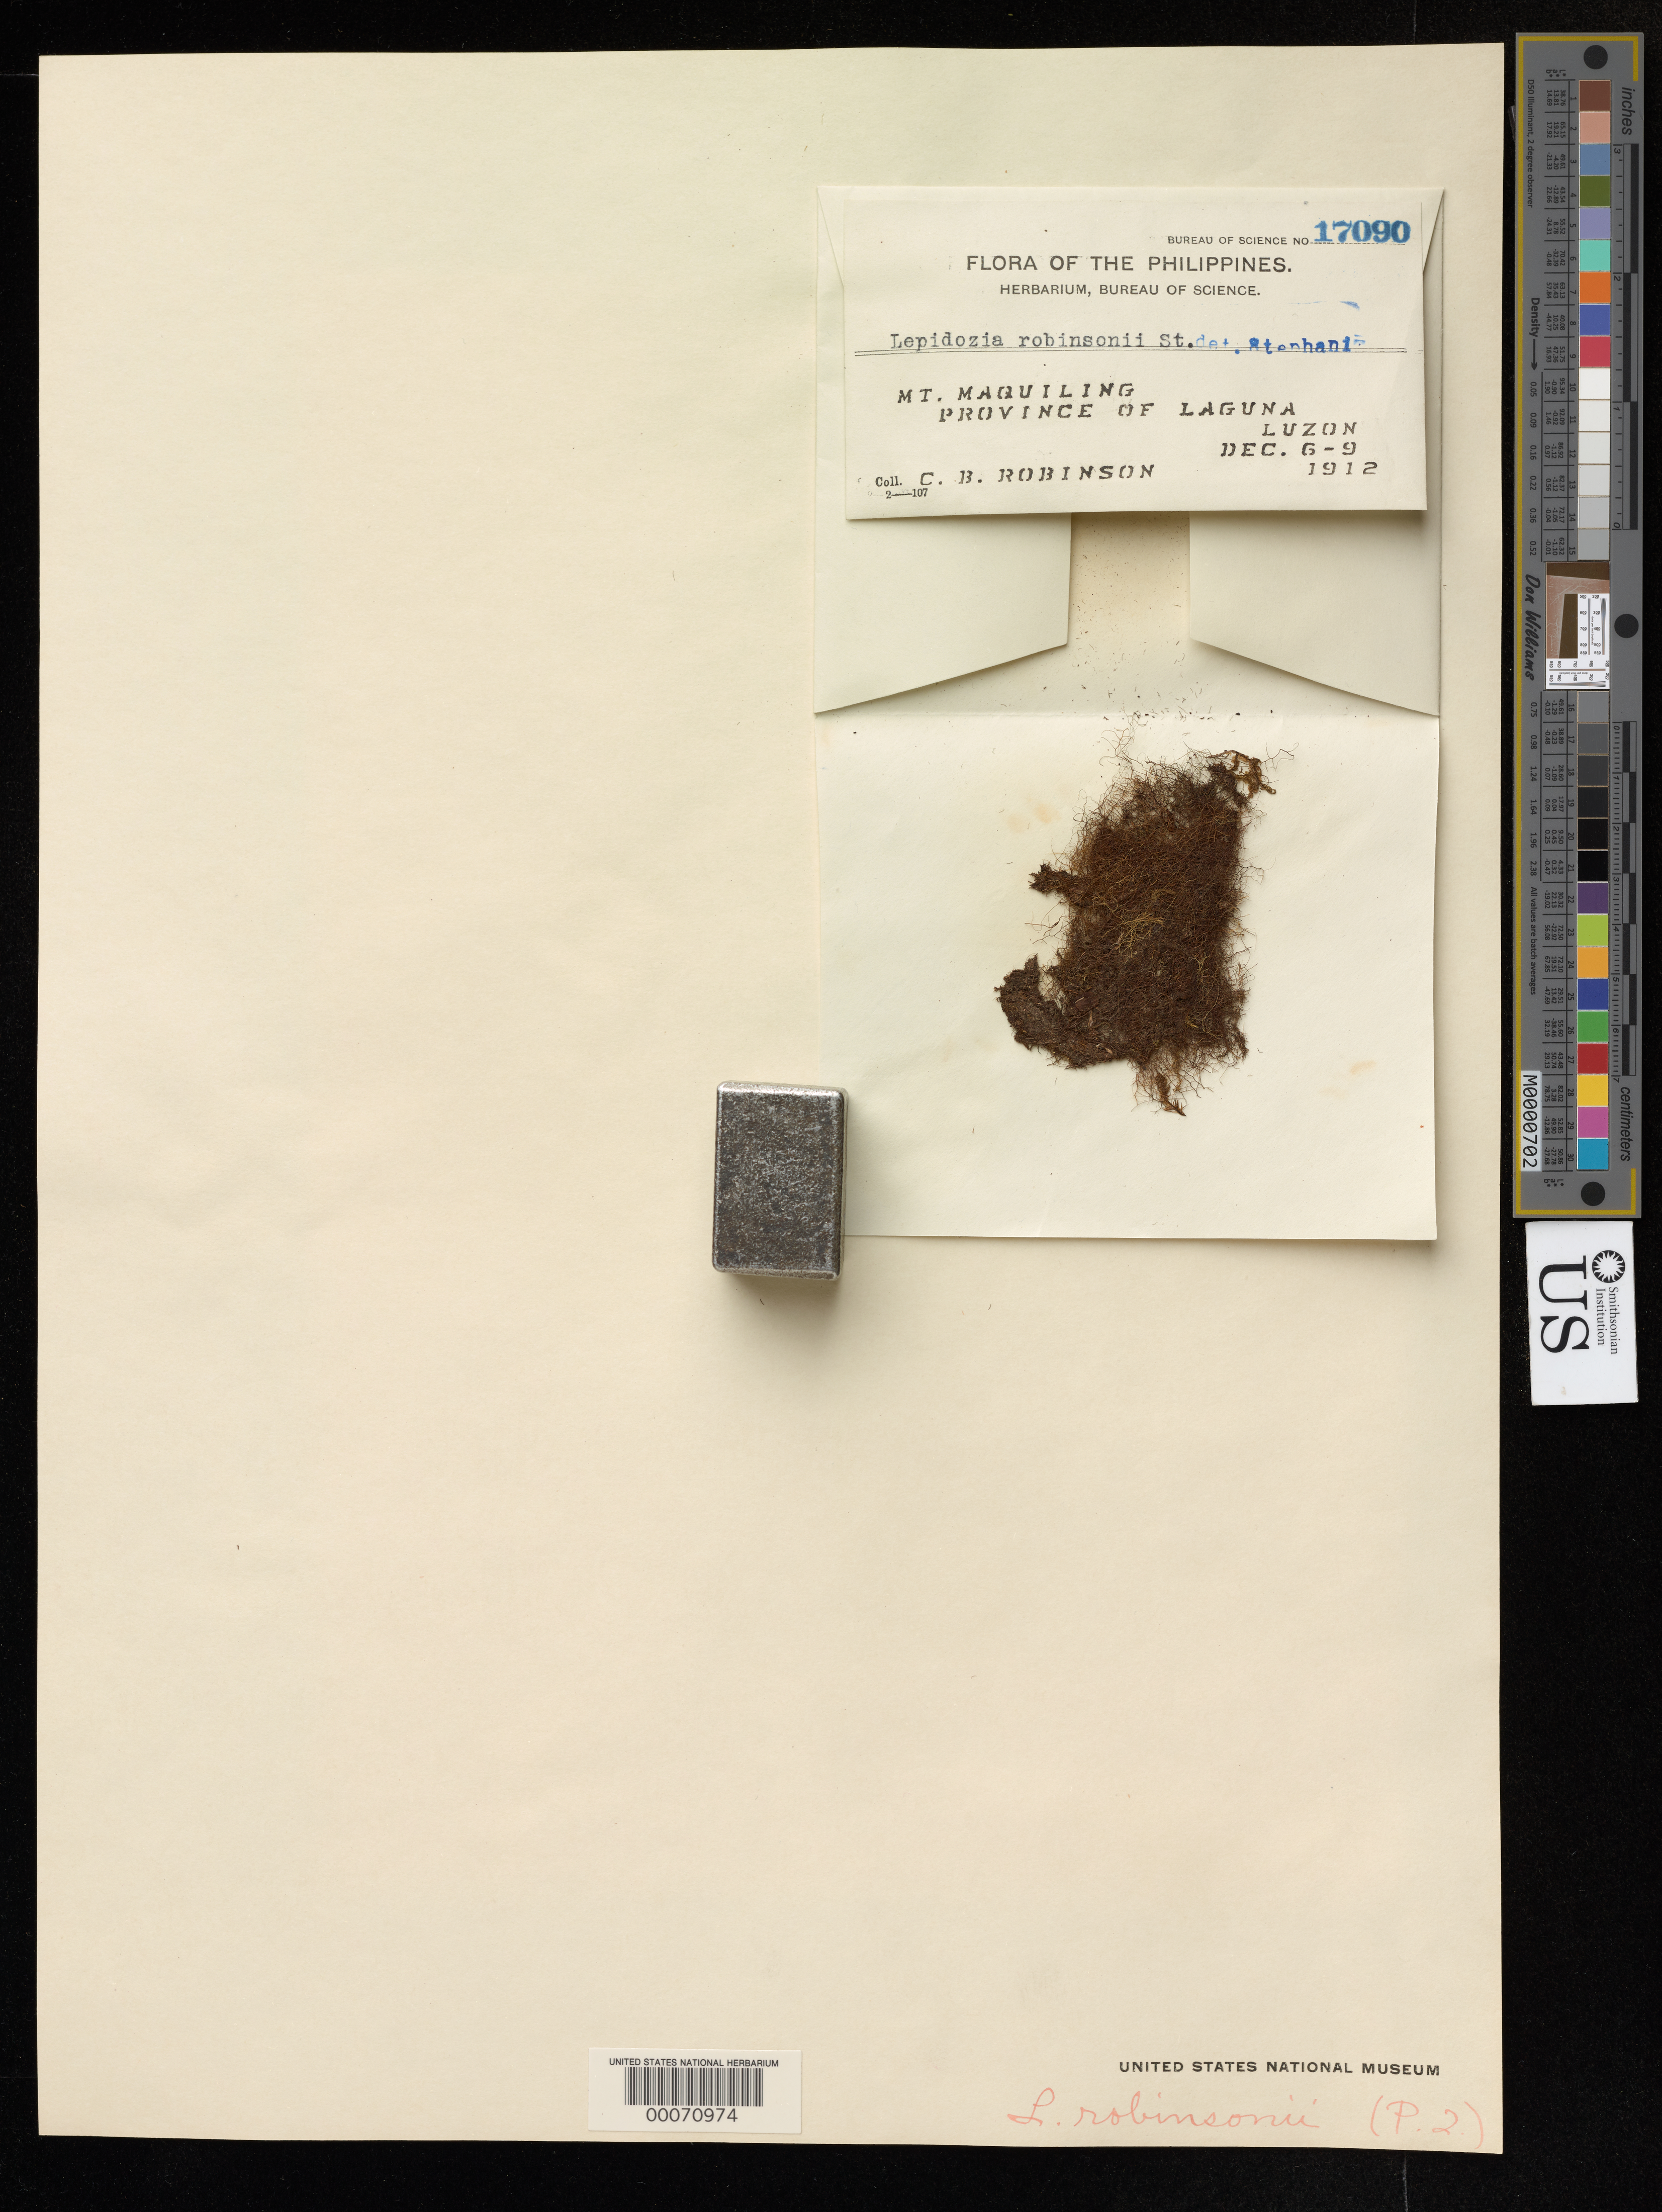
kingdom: Plantae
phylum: Marchantiophyta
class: Jungermanniopsida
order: Jungermanniales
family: Lepidoziaceae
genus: Lepidozia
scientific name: Lepidozia robinsonii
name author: Steph.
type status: Type Collection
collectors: C. Robinson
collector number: Bur. Sci. 17090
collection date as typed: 06 Dec 1912 to 09 Dec 1912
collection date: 1912-12-06/1912-12-09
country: Philippines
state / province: Calabarzon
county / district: Laguna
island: Luzon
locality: Mt. Maquiling.